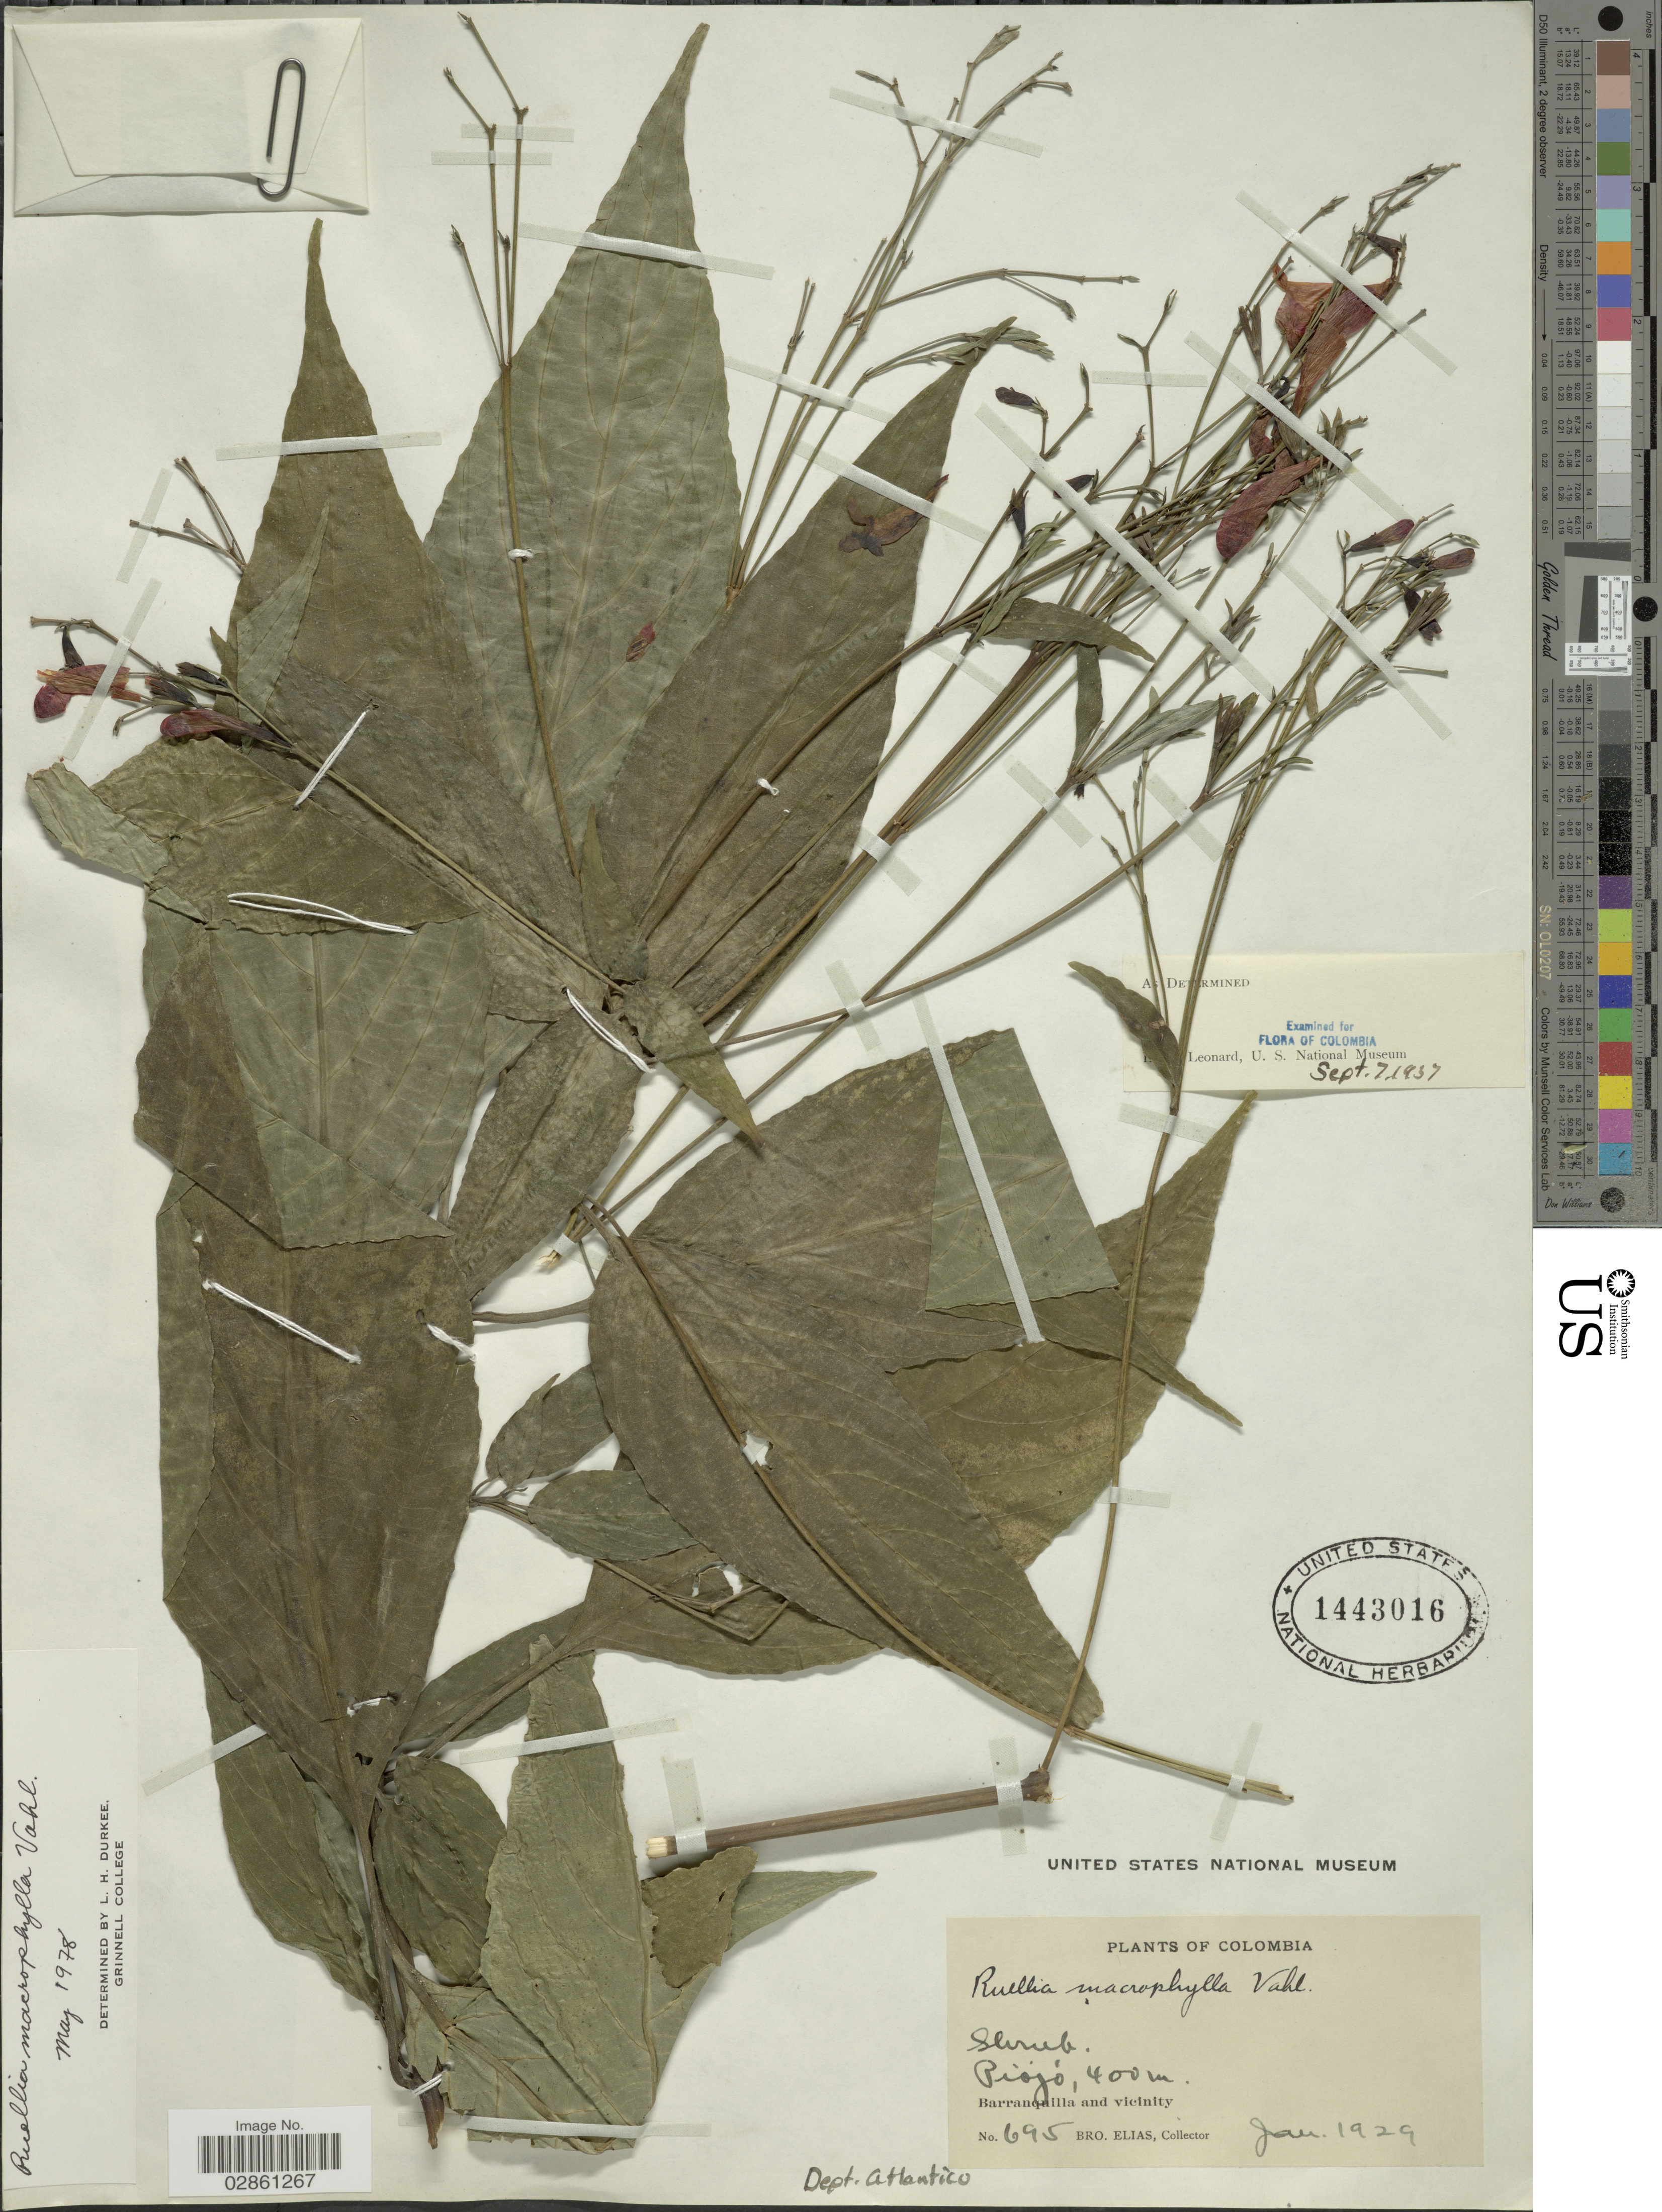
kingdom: Plantae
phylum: Tracheophyta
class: Magnoliopsida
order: Lamiales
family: Acanthaceae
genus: Ruellia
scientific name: Ruellia macrophylla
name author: Vahl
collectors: Bro. Elias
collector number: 695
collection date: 1929-01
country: Colombia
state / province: Atlántico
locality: Piojo, Barranquilla and vicinity.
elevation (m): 400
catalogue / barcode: US 1443016